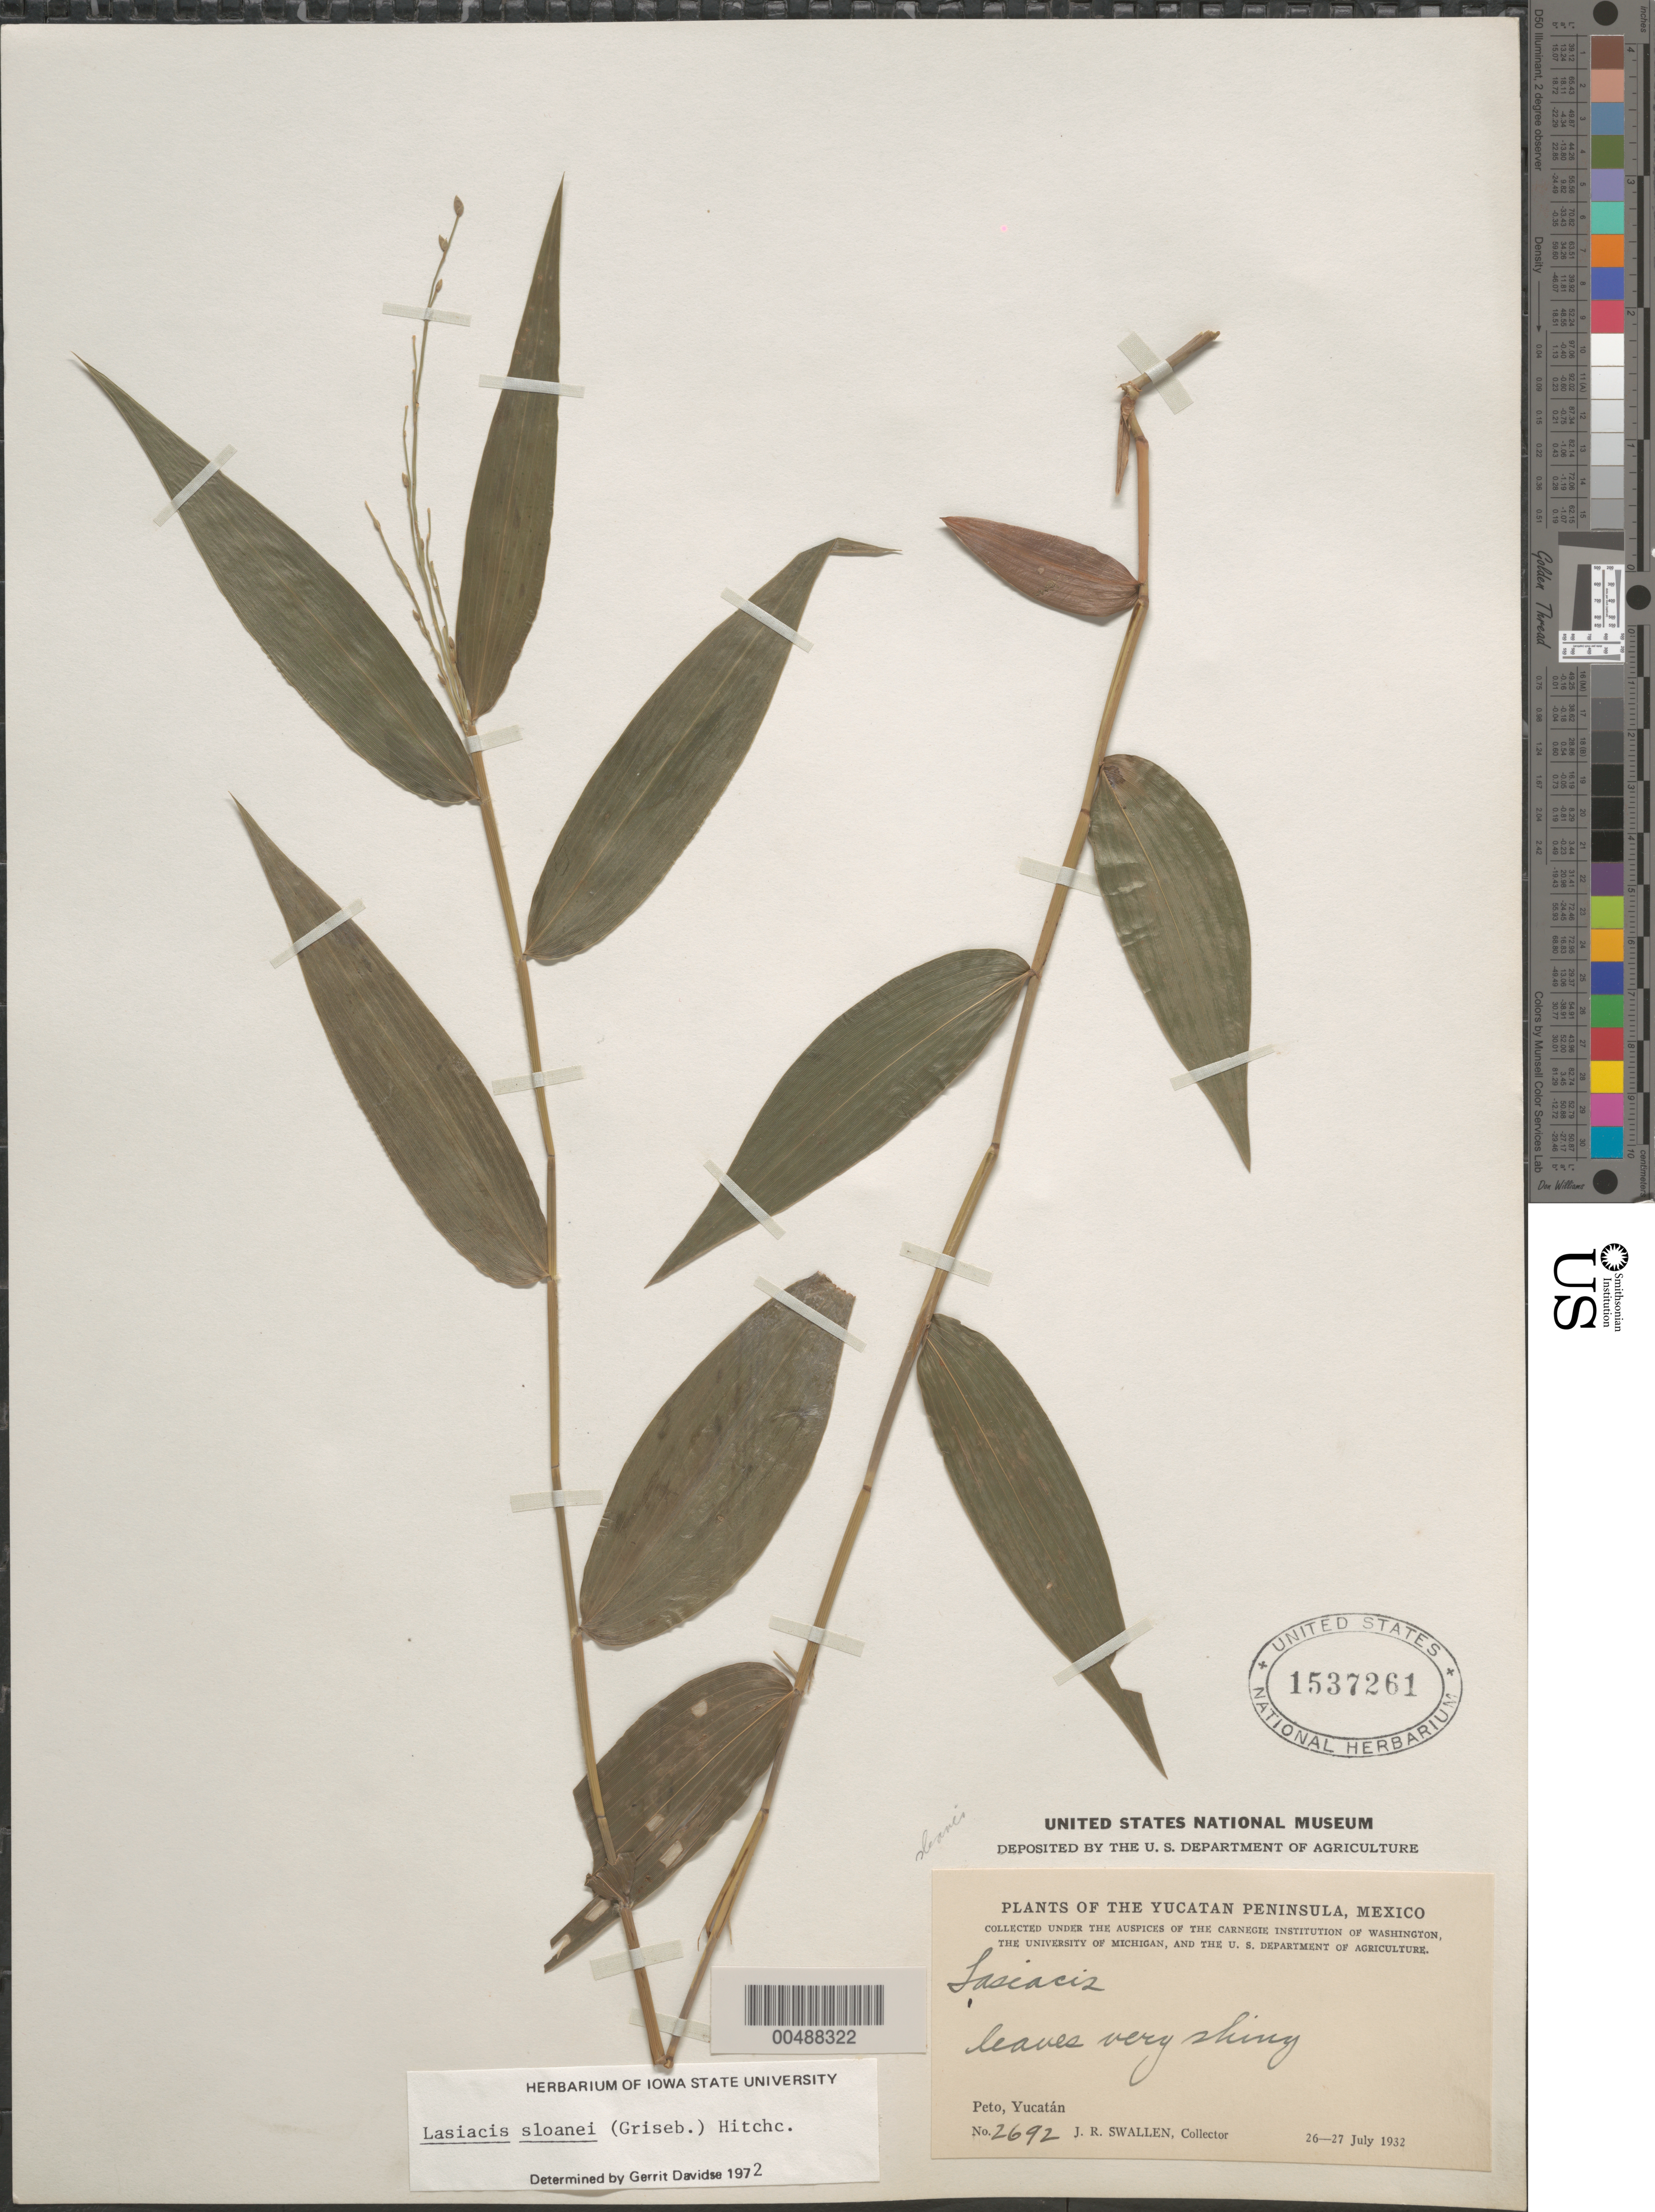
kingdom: Plantae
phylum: Tracheophyta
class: Liliopsida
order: Poales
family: Poaceae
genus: Lasiacis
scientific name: Lasiacis sloanei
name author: (Griseb.) Hitchc.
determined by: Davidse, Gerrit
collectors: J. R. Swallen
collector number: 2692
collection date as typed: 26 Jul 1932 to 27 Jul 1932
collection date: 1932-07-26/1932-07-27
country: Mexico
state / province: Yucatan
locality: Yucatan Peninsula, Peto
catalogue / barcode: US 1537261